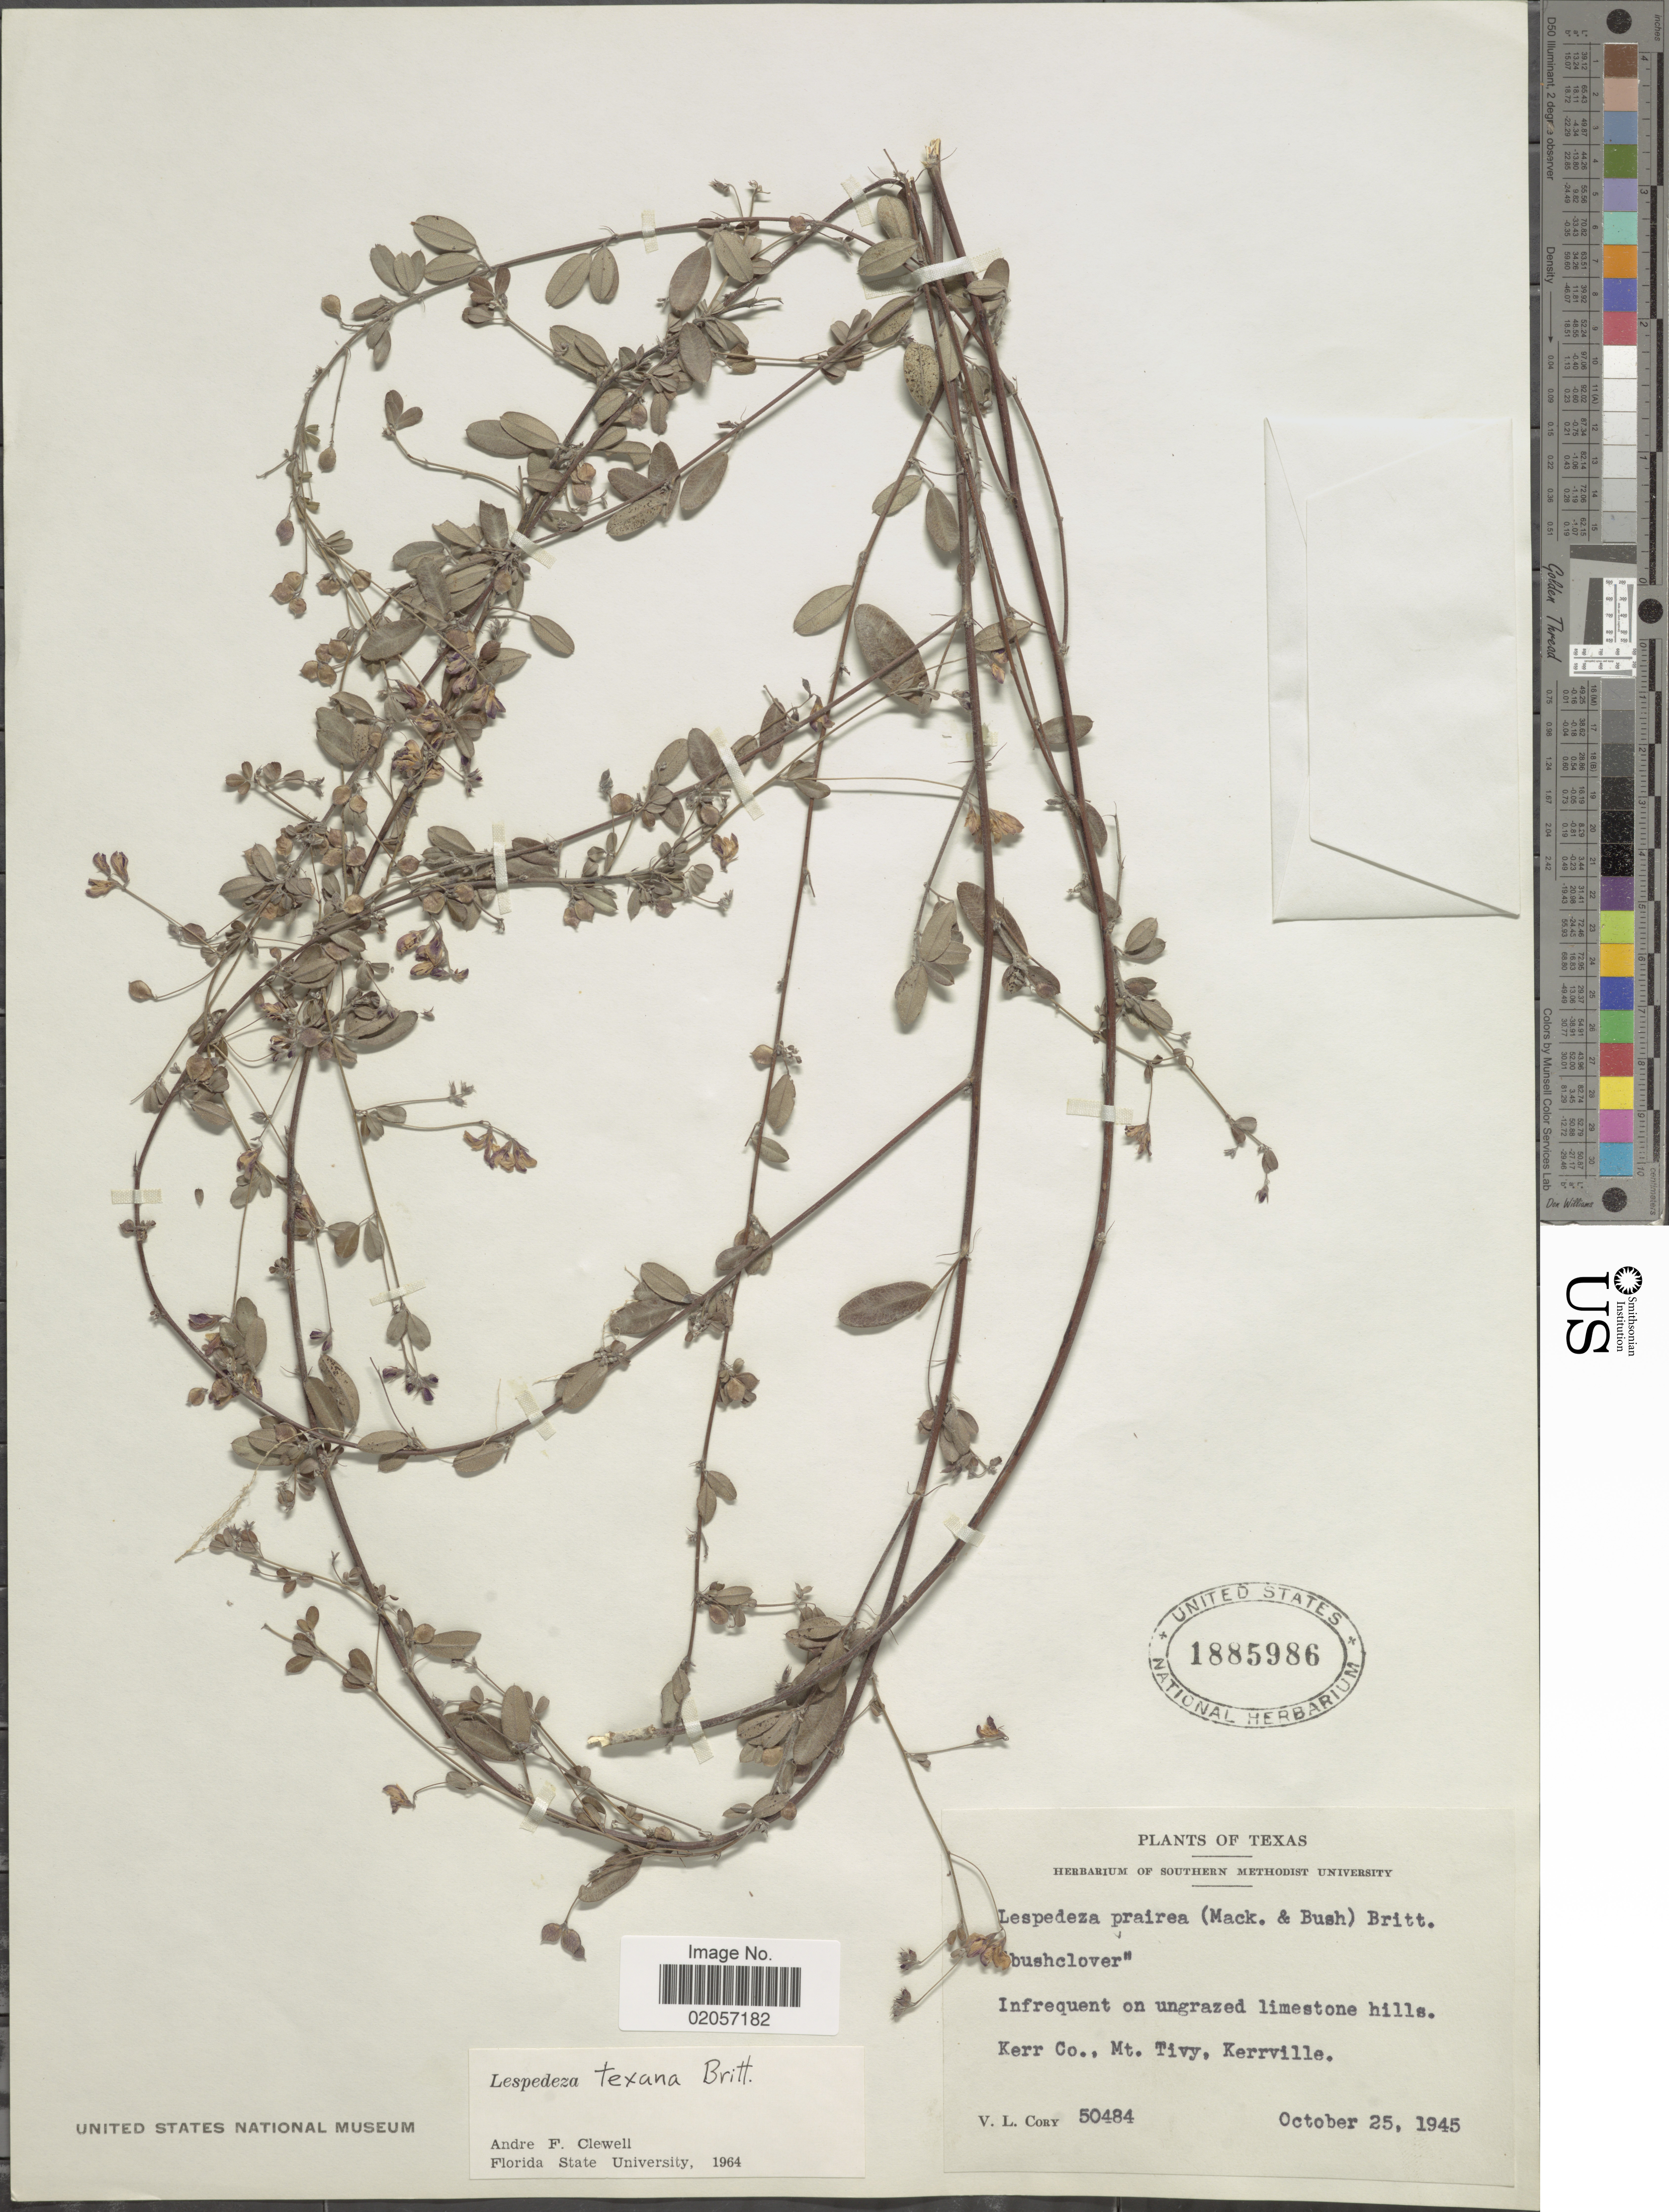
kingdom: Plantae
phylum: Tracheophyta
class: Magnoliopsida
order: Fabales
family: Fabaceae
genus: Lespedeza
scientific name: Lespedeza texana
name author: Britton in Small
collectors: V. Cory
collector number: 50484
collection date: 1945-10-25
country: United States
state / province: Texas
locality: Kerr Co., Mt. Tivy, Kerrville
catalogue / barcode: US 1885986